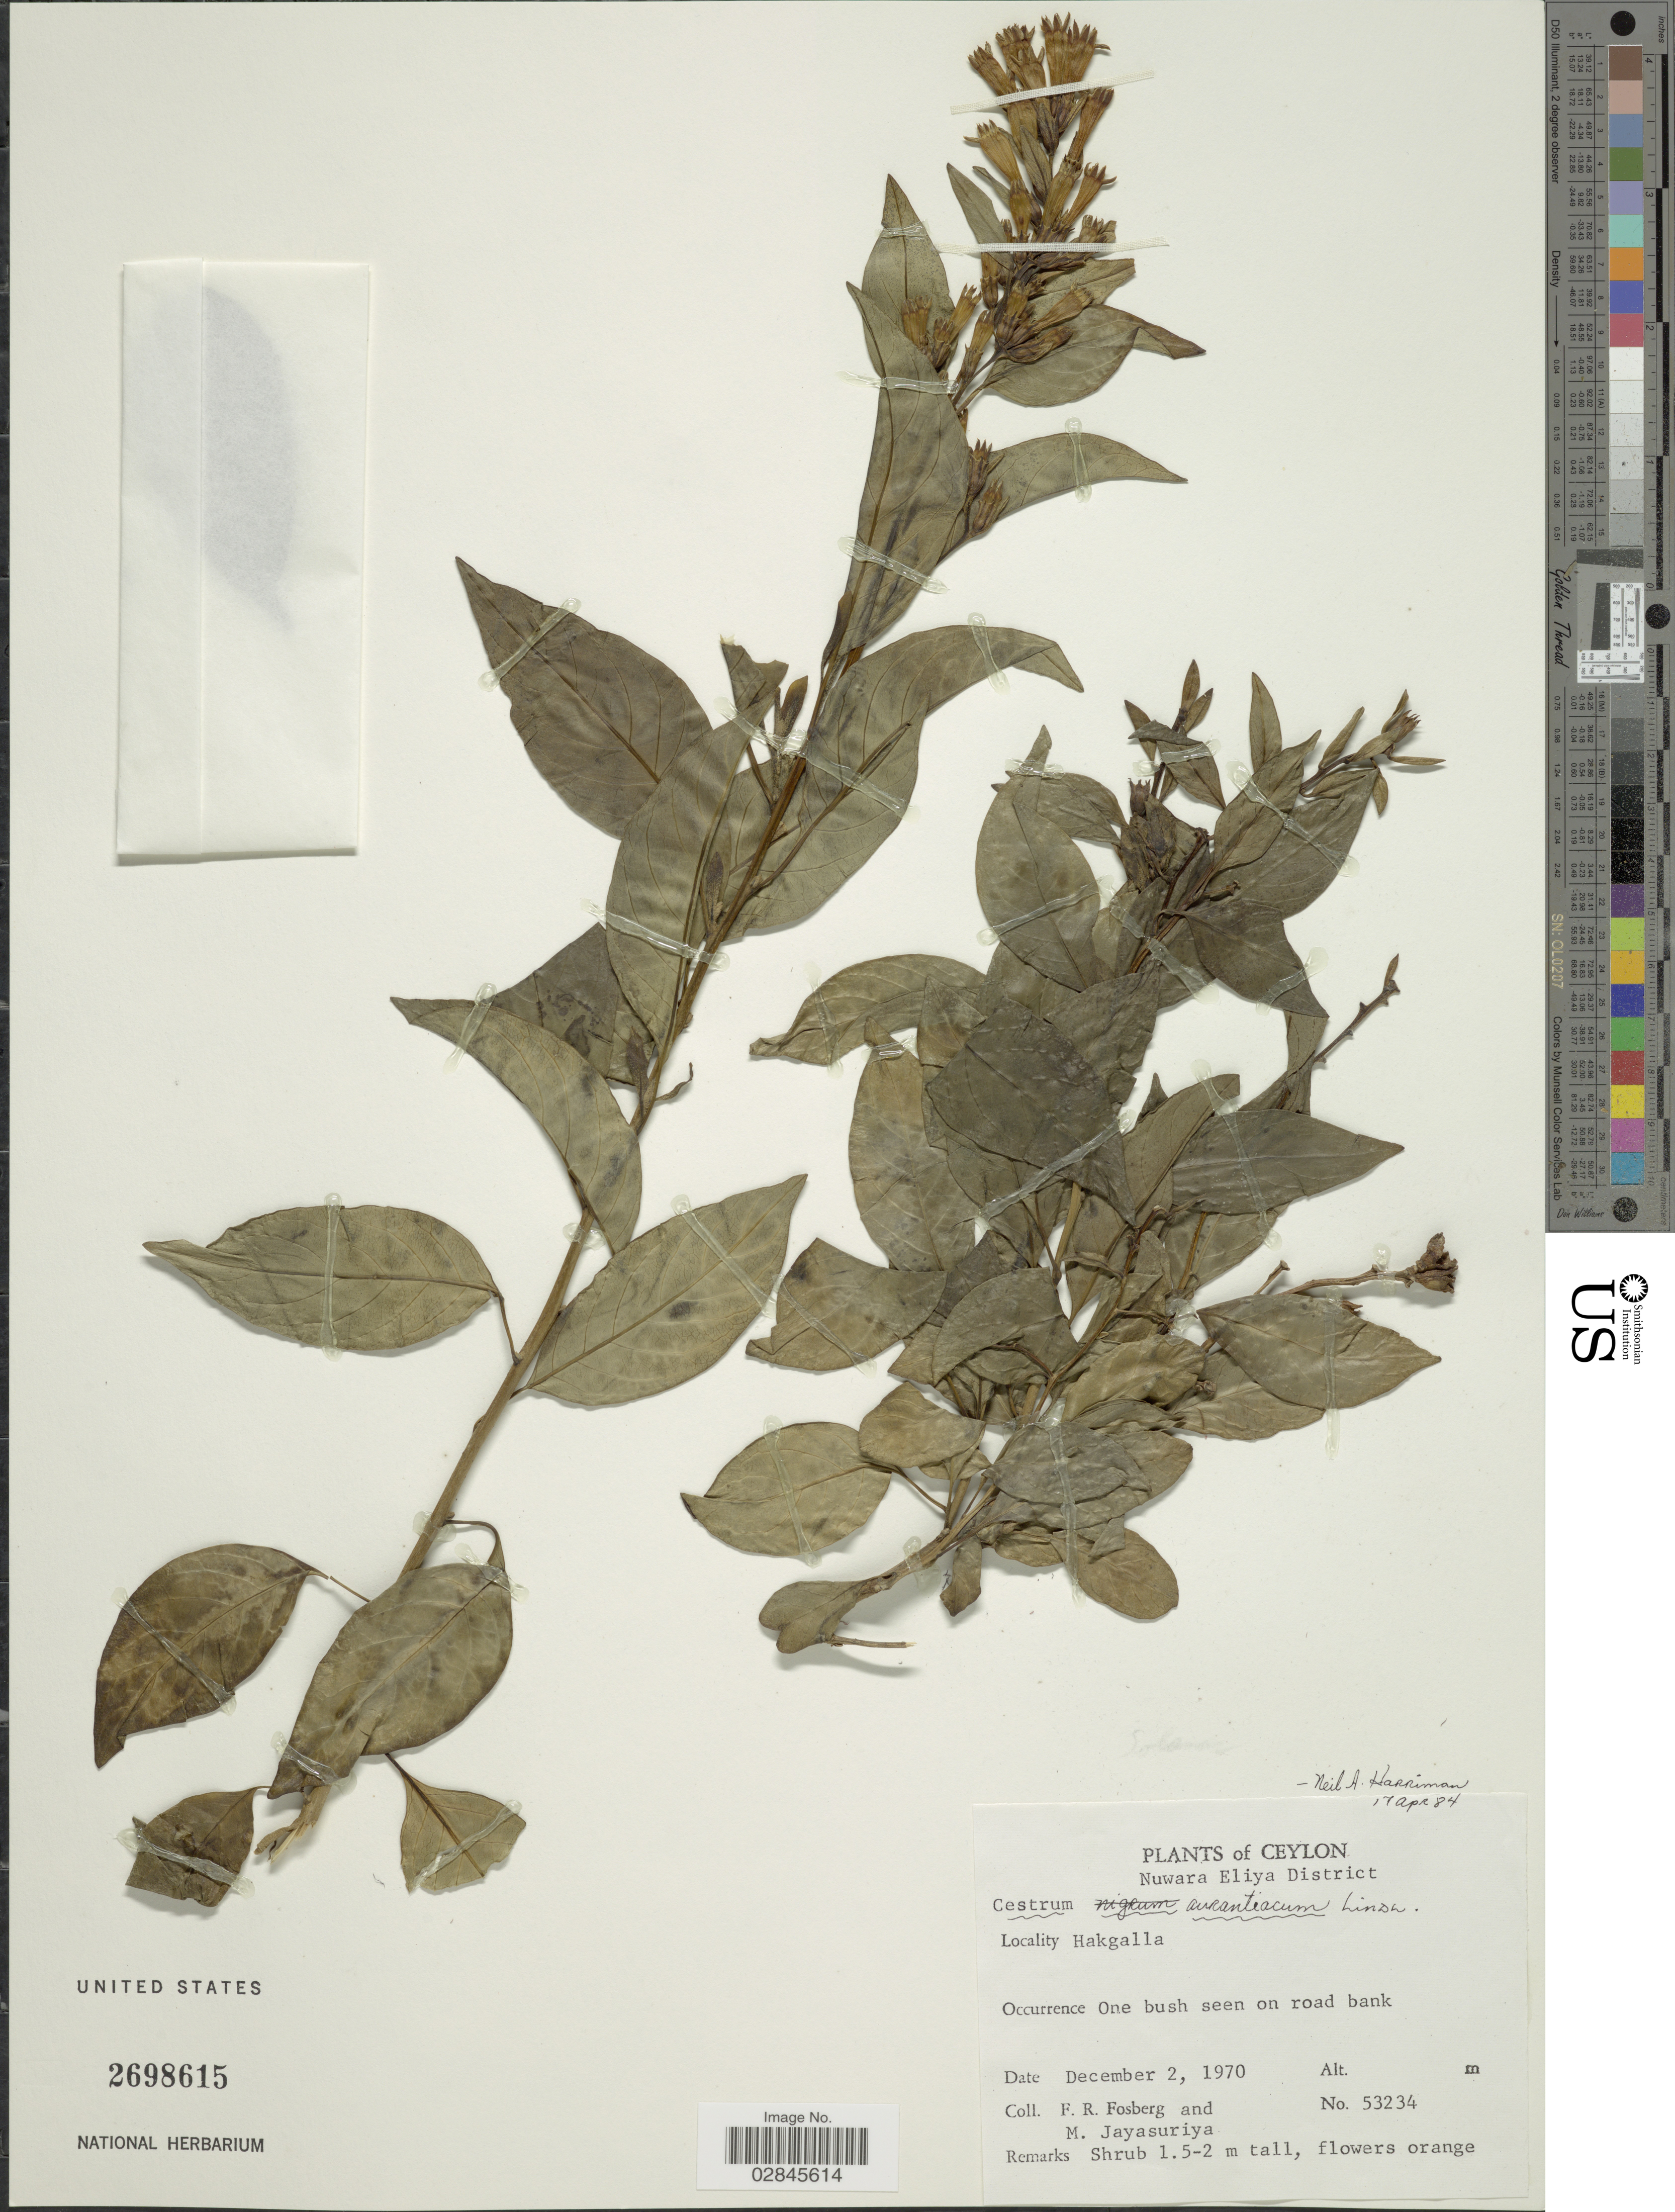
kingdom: Plantae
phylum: Tracheophyta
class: Magnoliopsida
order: Solanales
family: Solanaceae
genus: Cestrum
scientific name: Cestrum aurantiacum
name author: Lindley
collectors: F. R. Fosberg & M. Jayasuriya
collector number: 53234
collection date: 1970-12-02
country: Sri Lanka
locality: Ceylon. Nuwara Eliya District. Hakgalla.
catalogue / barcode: US 2698615